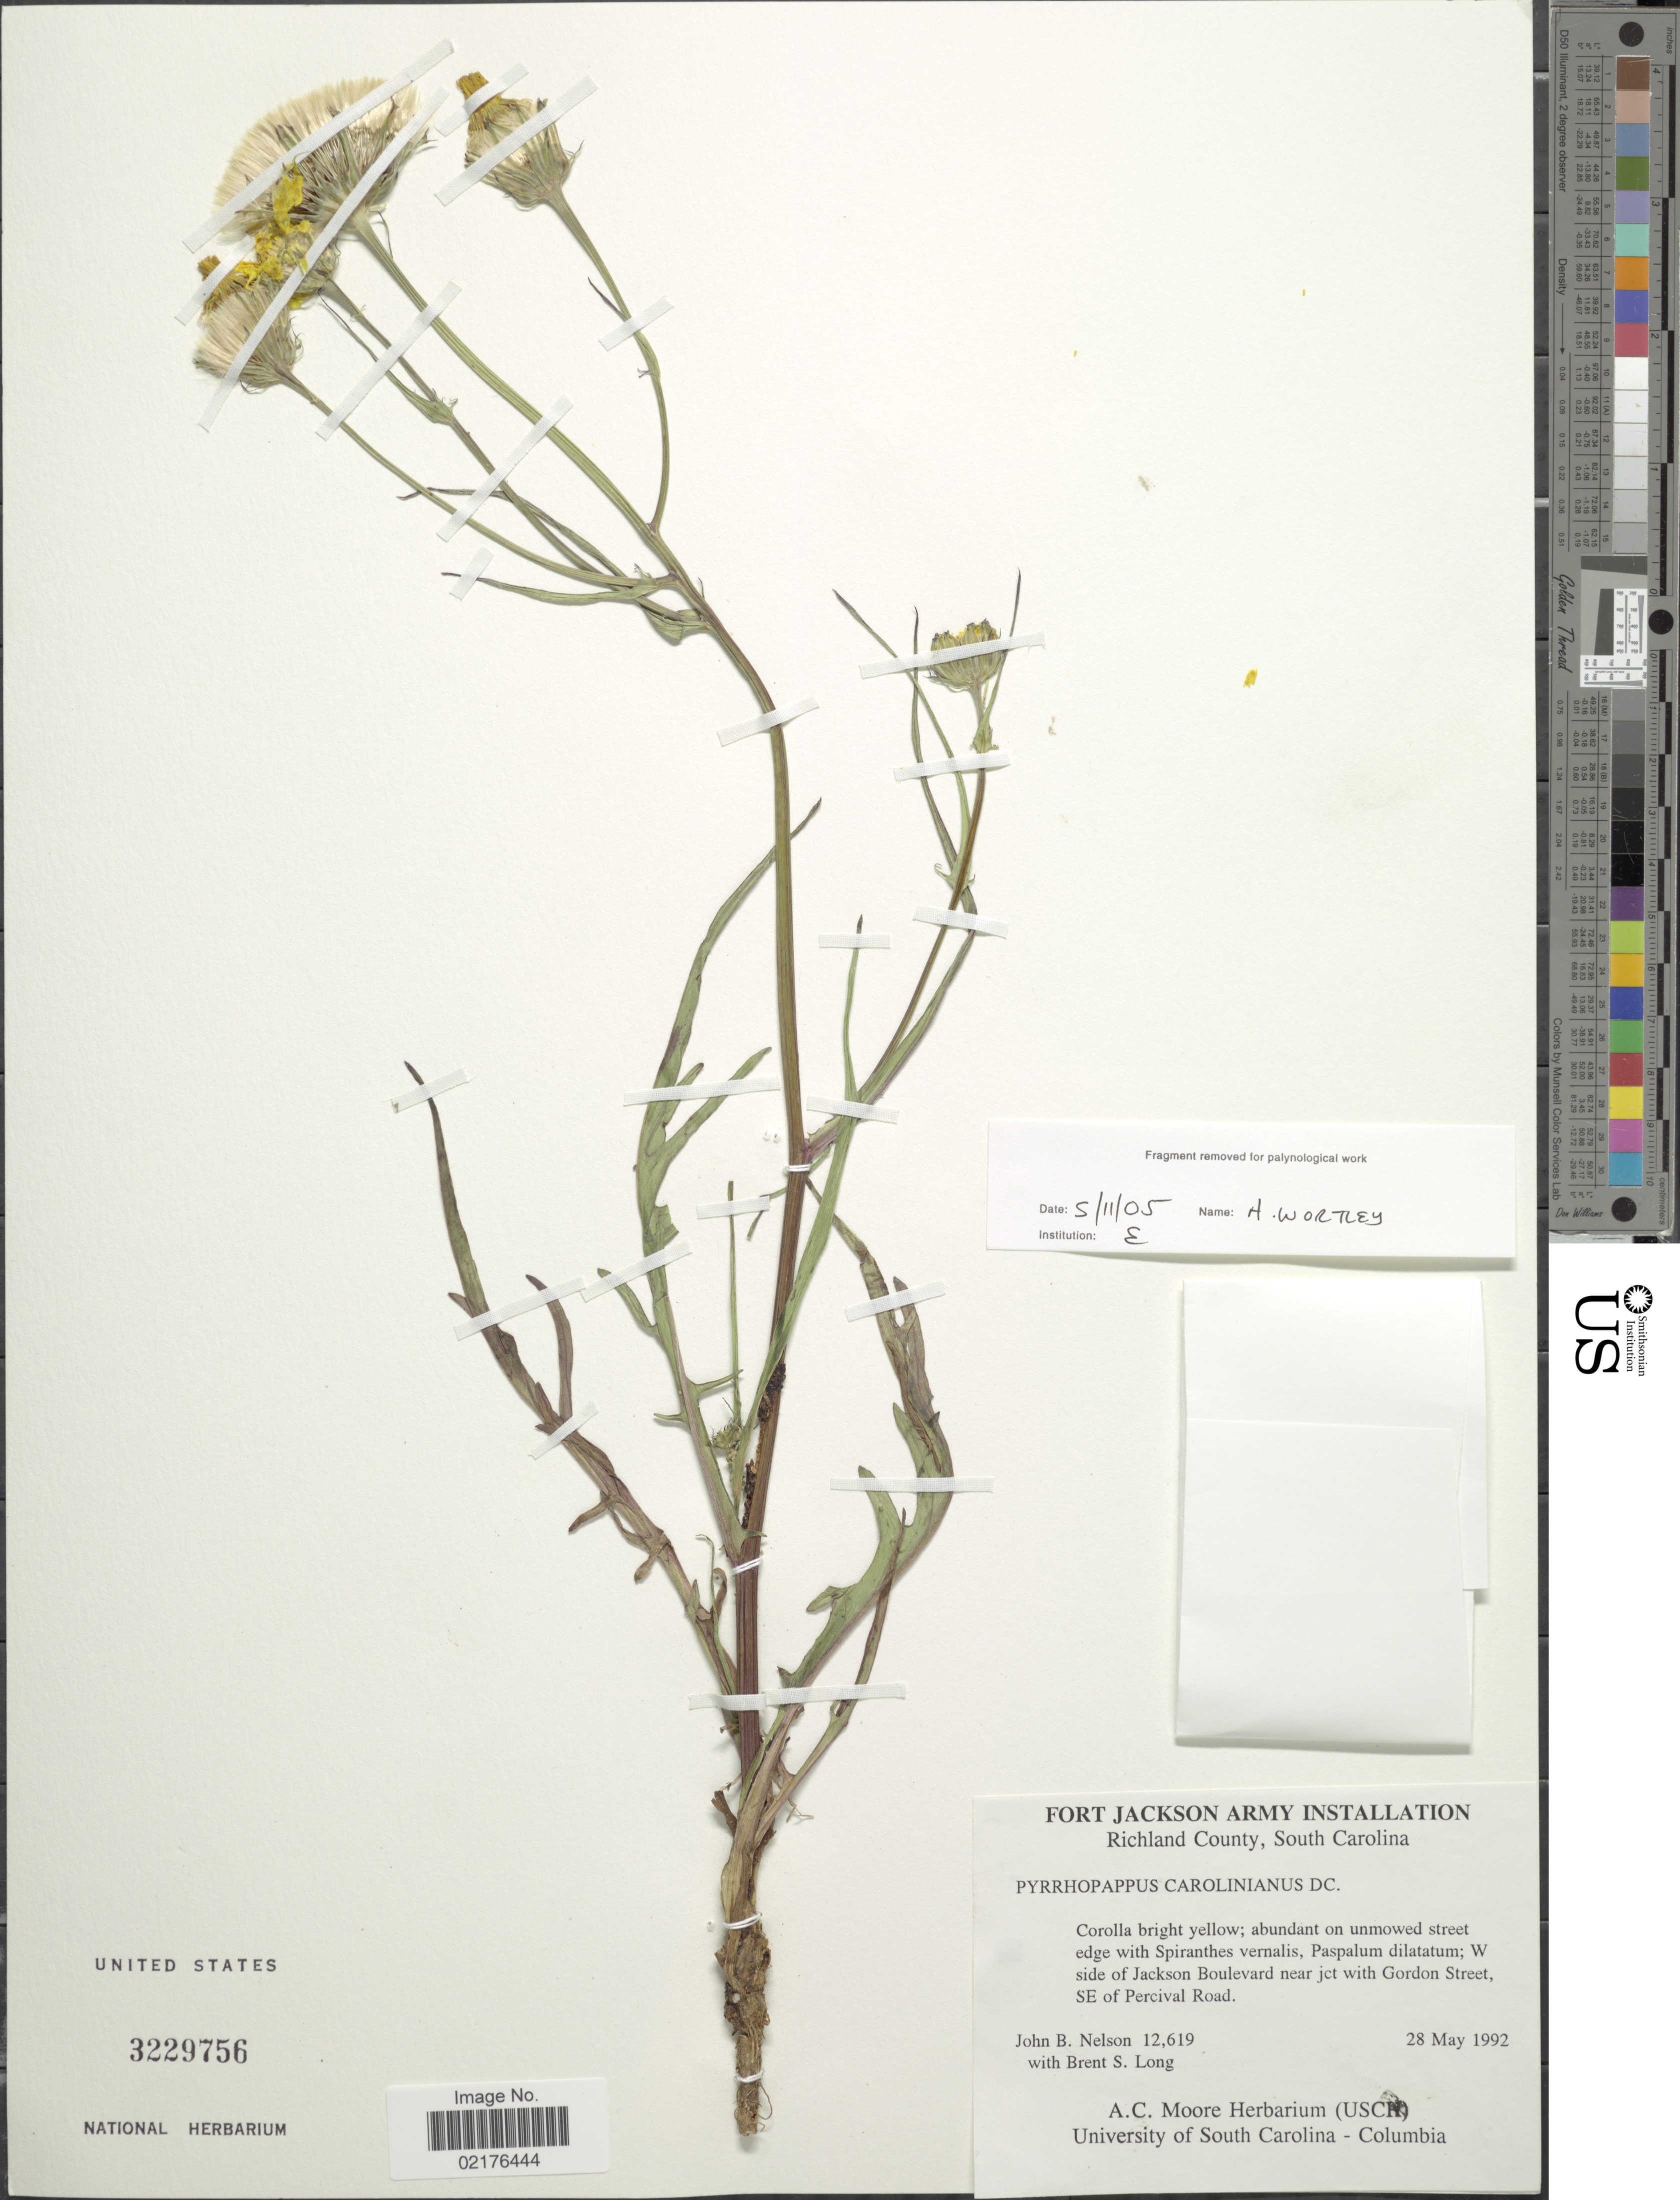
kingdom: Plantae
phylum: Tracheophyta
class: Magnoliopsida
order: Asterales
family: Asteraceae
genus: Pyrrhopappus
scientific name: Pyrrhopappus carolinianus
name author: (Walter) DC.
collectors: J. B. Nelson & B. Long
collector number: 12619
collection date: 1992-05-28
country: United States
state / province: South Carolina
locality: Richland County, South Carolina, W side of Jackson Boulevard near jct with Gordon Street, SE of Percival Road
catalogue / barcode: US 3229756